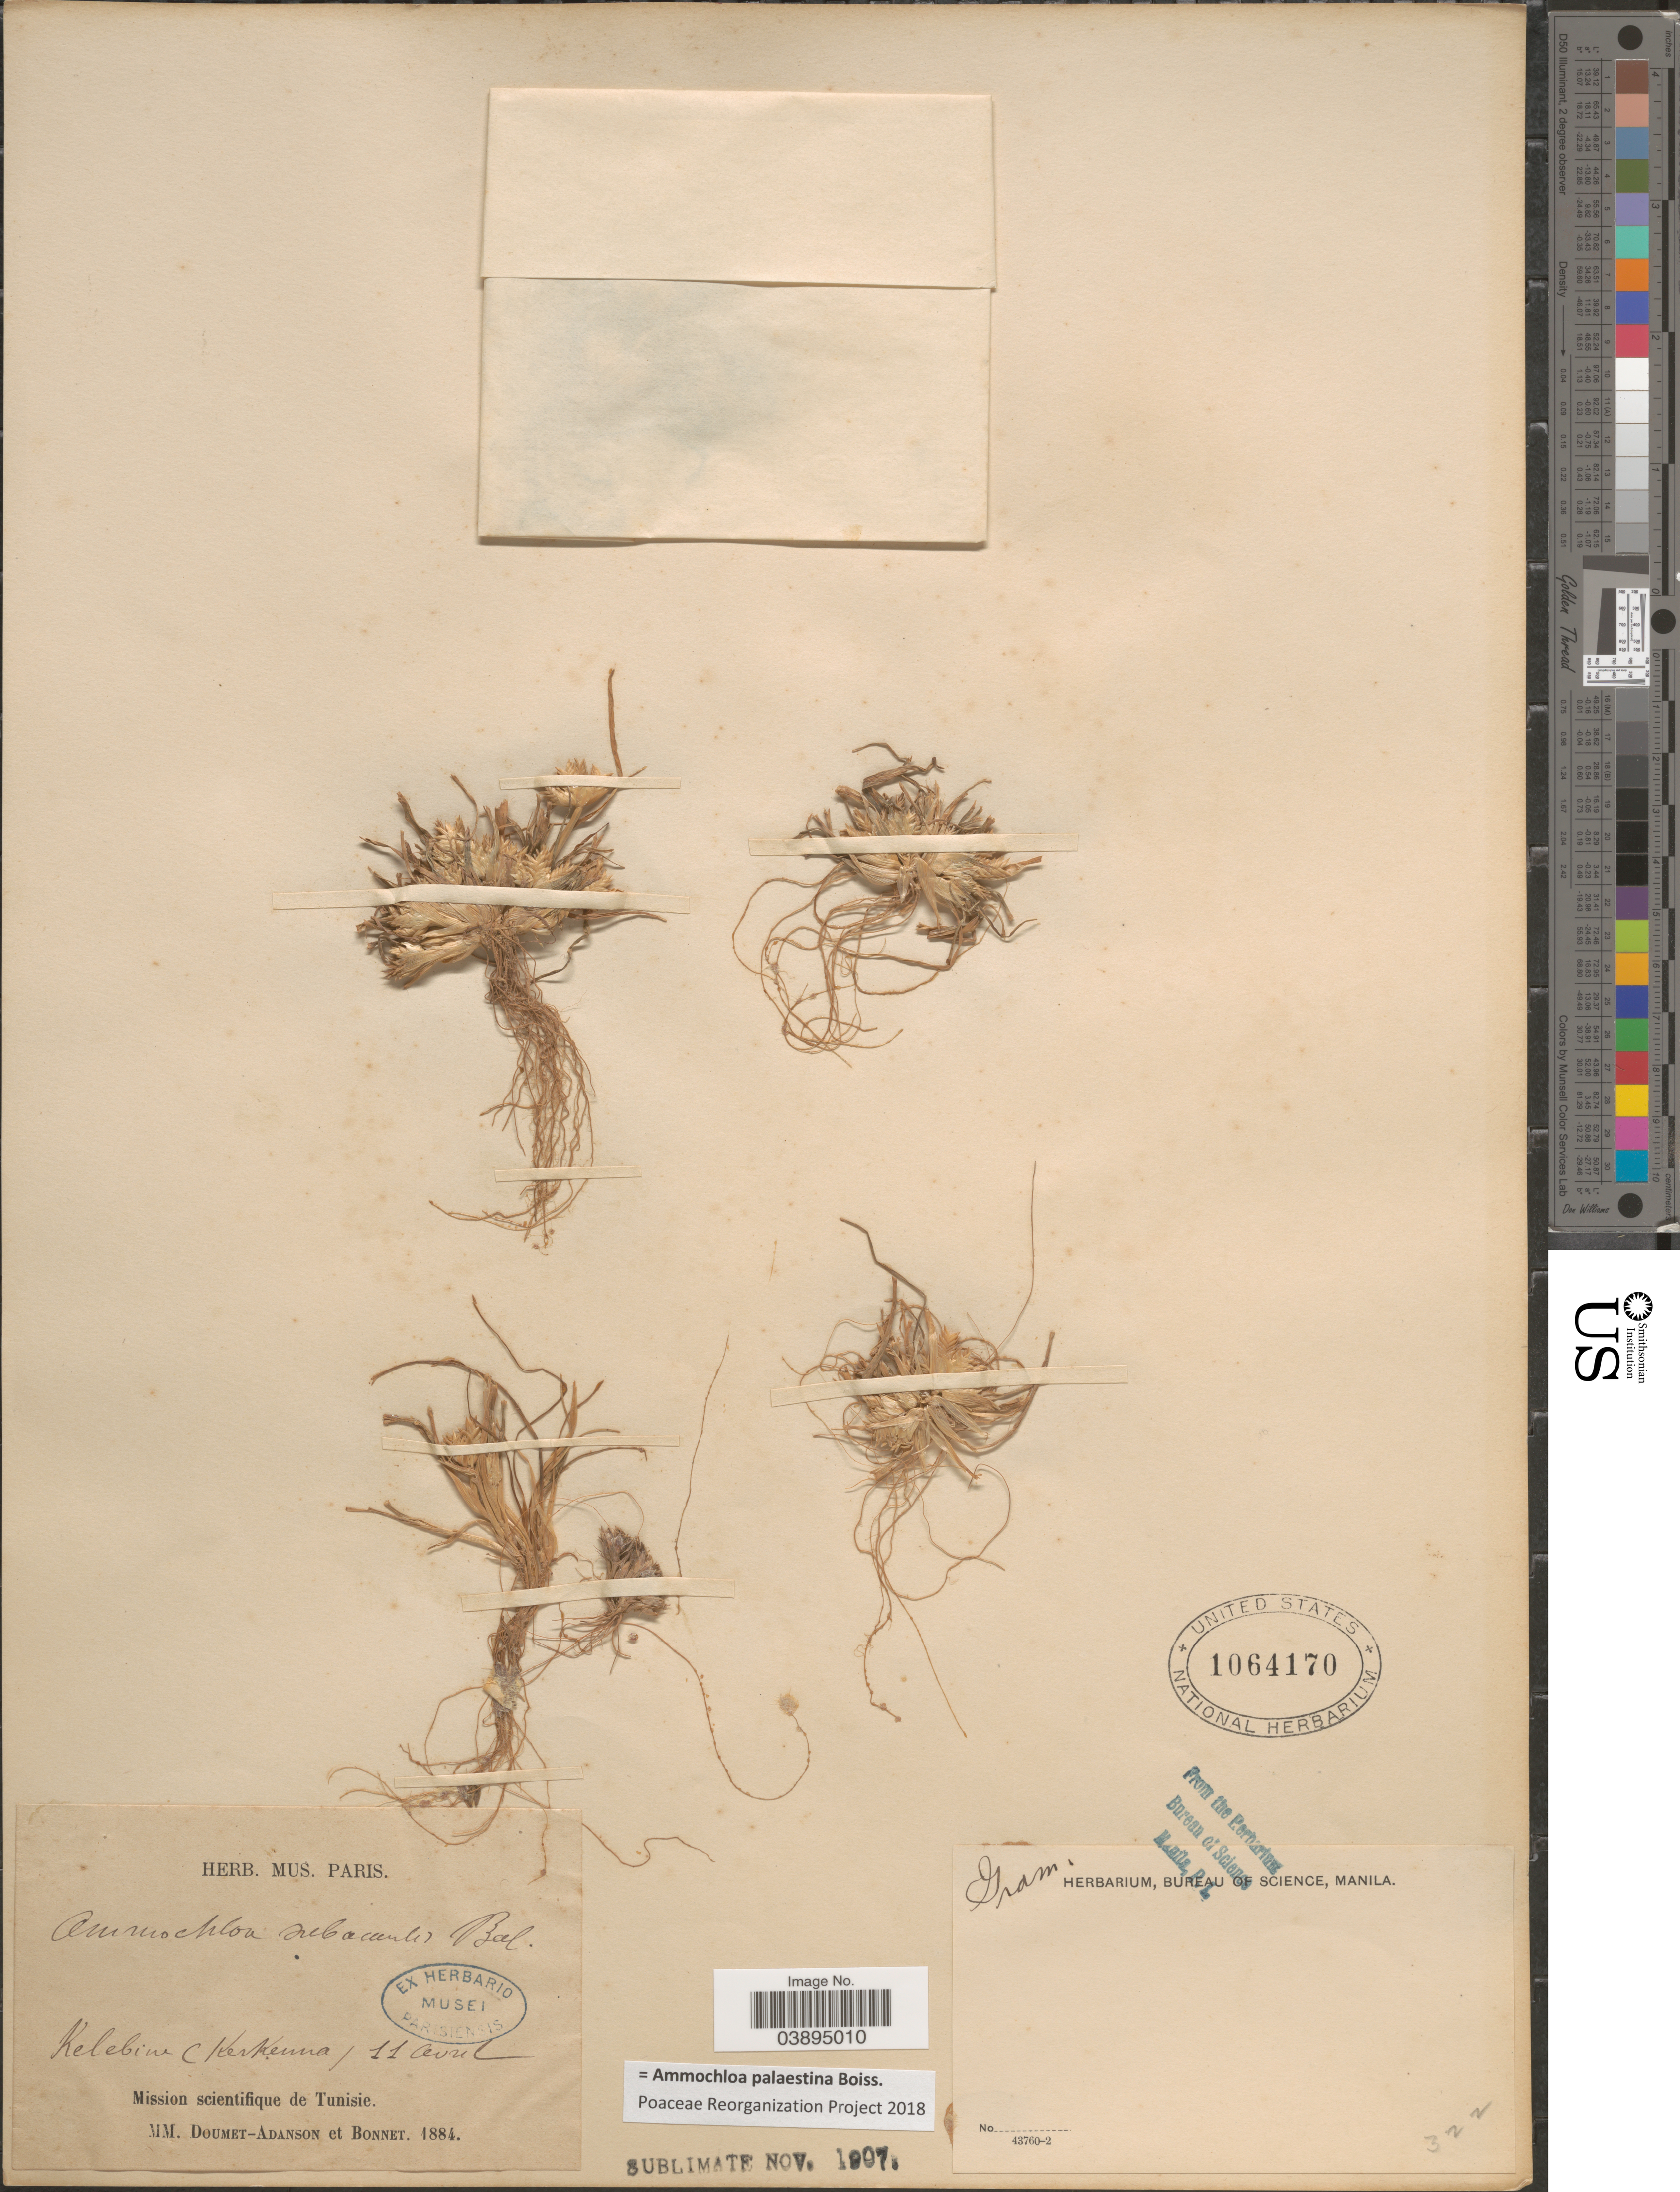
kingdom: Plantae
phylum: Tracheophyta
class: Liliopsida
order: Poales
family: Poaceae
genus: Ammochloa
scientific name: Ammochloa palaestina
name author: Boiss.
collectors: Doumet-Adanson & Bonnet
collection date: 1884-04-11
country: Tunisia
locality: Kelebine (Kerkenna). Mission scientifique de Tunisie.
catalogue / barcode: US 1064170